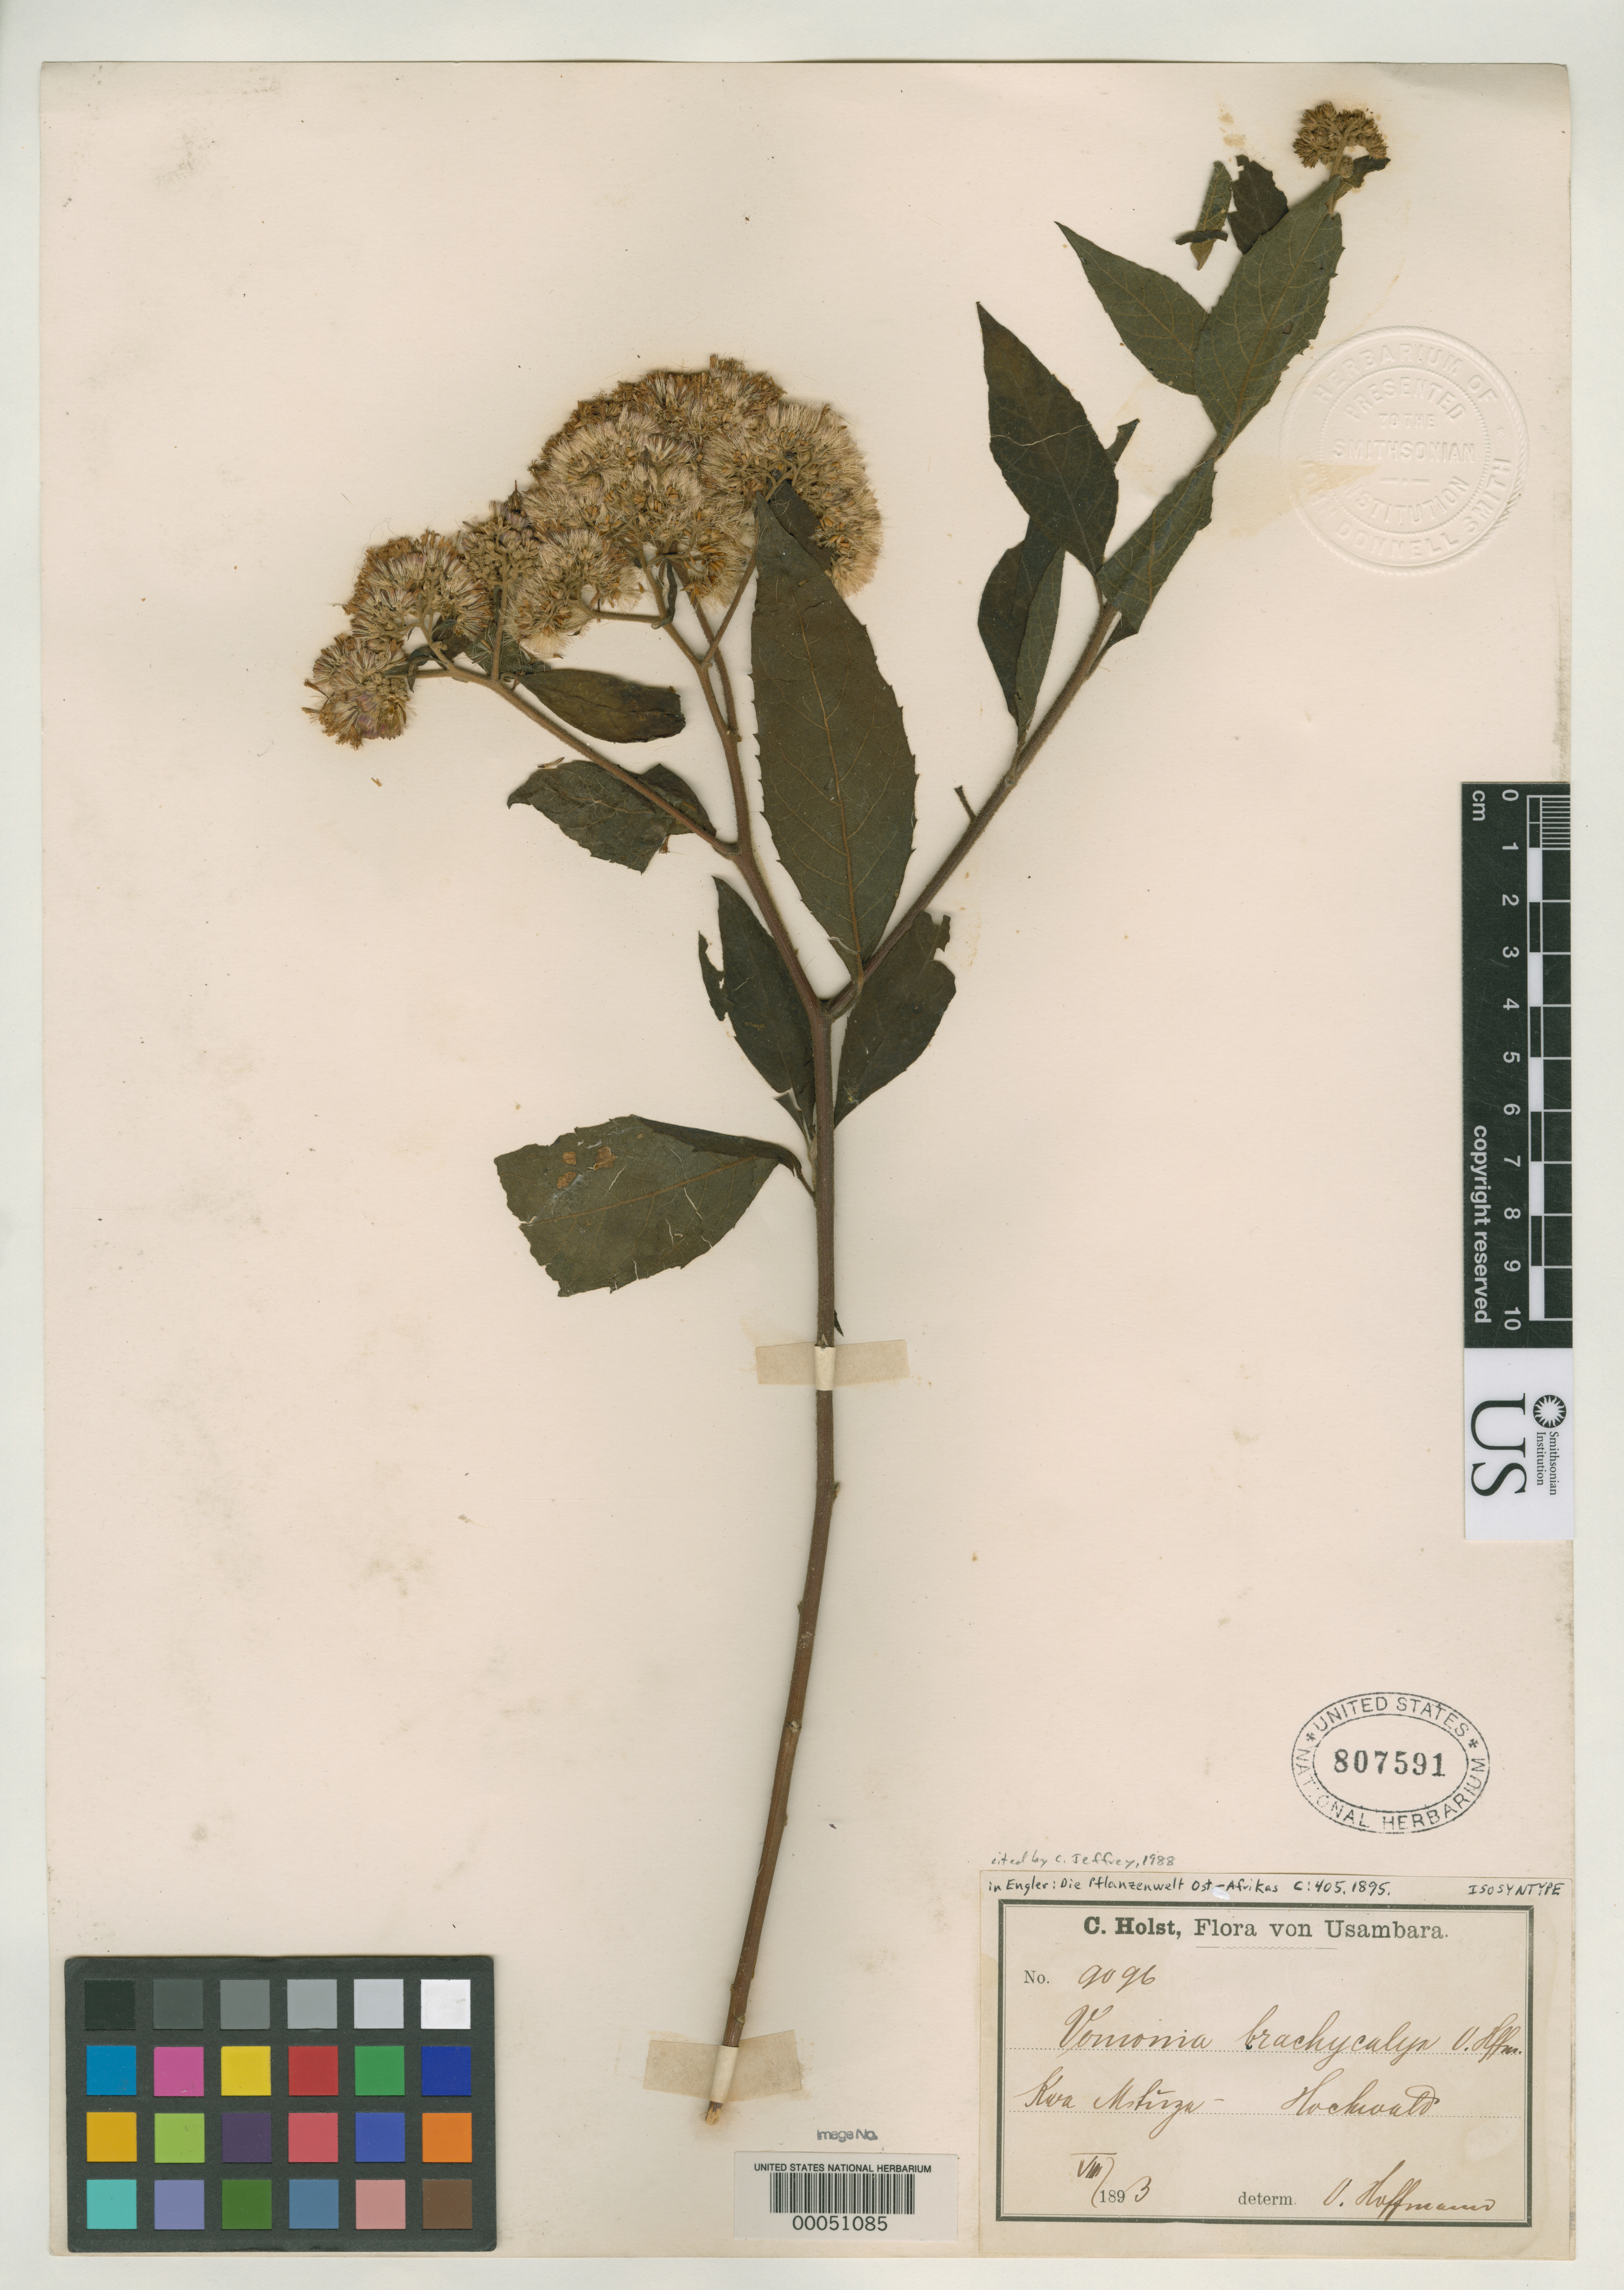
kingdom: Plantae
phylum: Tracheophyta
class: Magnoliopsida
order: Asterales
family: Asteraceae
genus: Vernonia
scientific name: Vernonia brachycalyx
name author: O. Hoffm. in Engl.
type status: Lectotype; Isosyntype; Neotype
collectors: C. H. Holst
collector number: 9096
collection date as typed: Aug 1893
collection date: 1893-08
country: Tanzania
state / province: Tanga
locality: Usambara, Kwa Mshusa.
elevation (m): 1500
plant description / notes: Annotated by H. Robinson as "isolectotype" of Vernonia brachycalyx O. Hoffm. but US specimen designated as lectotype. But NOTE: Vernonia brachycalyx O. Hoffm. was previously lectotypified by H.J. Beentje, Fl. Trop. E. Africa Compositae (part 1): 193 (2000) with syntype Hildebrandt 2466 chosen as the lectotype; as cited, lectotype herbarium is somewhat ambiguous (BM or K?) but the duplicate at K is annotated as the lectotype.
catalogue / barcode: US 807591